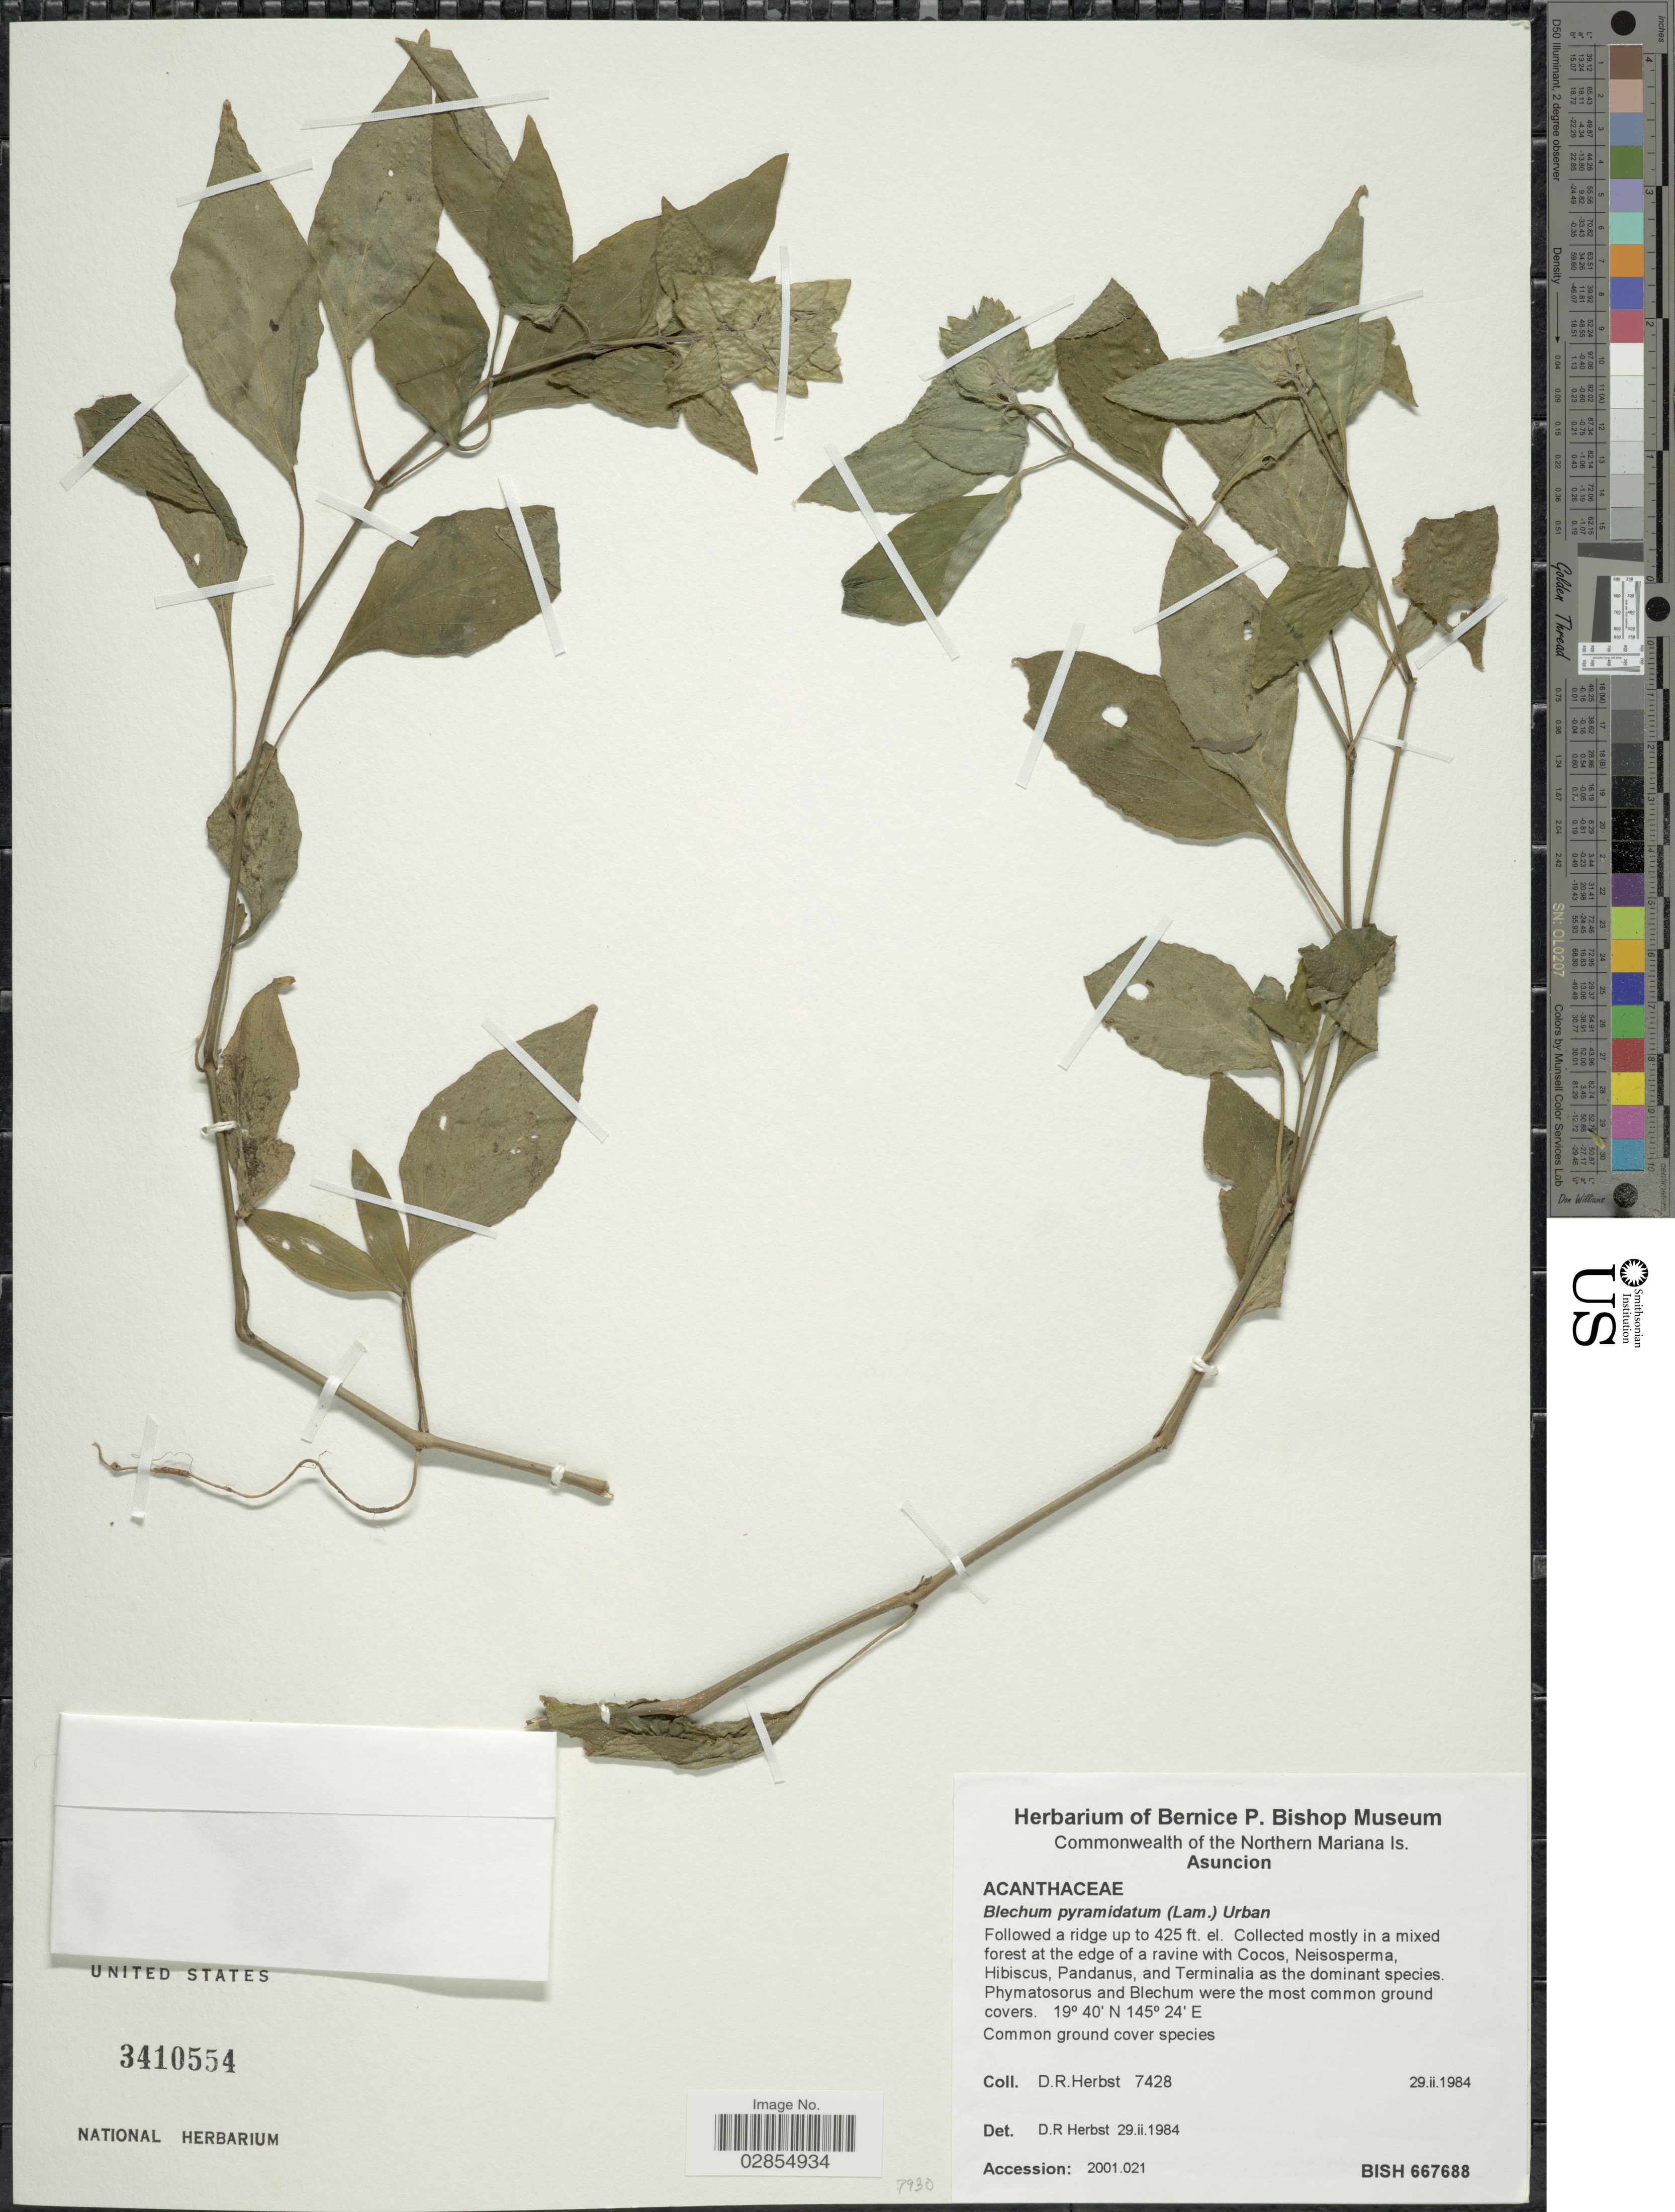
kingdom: Plantae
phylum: Tracheophyta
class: Magnoliopsida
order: Lamiales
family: Acanthaceae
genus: Blechum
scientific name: Blechum pyramidatum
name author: (Lam.) Urb.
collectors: D. R. Herbst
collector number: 7428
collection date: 1984-02-29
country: Northern Mariana Islands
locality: Commonwealth of the Northern Mariana Is., Asuncion.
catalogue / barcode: US 3410554